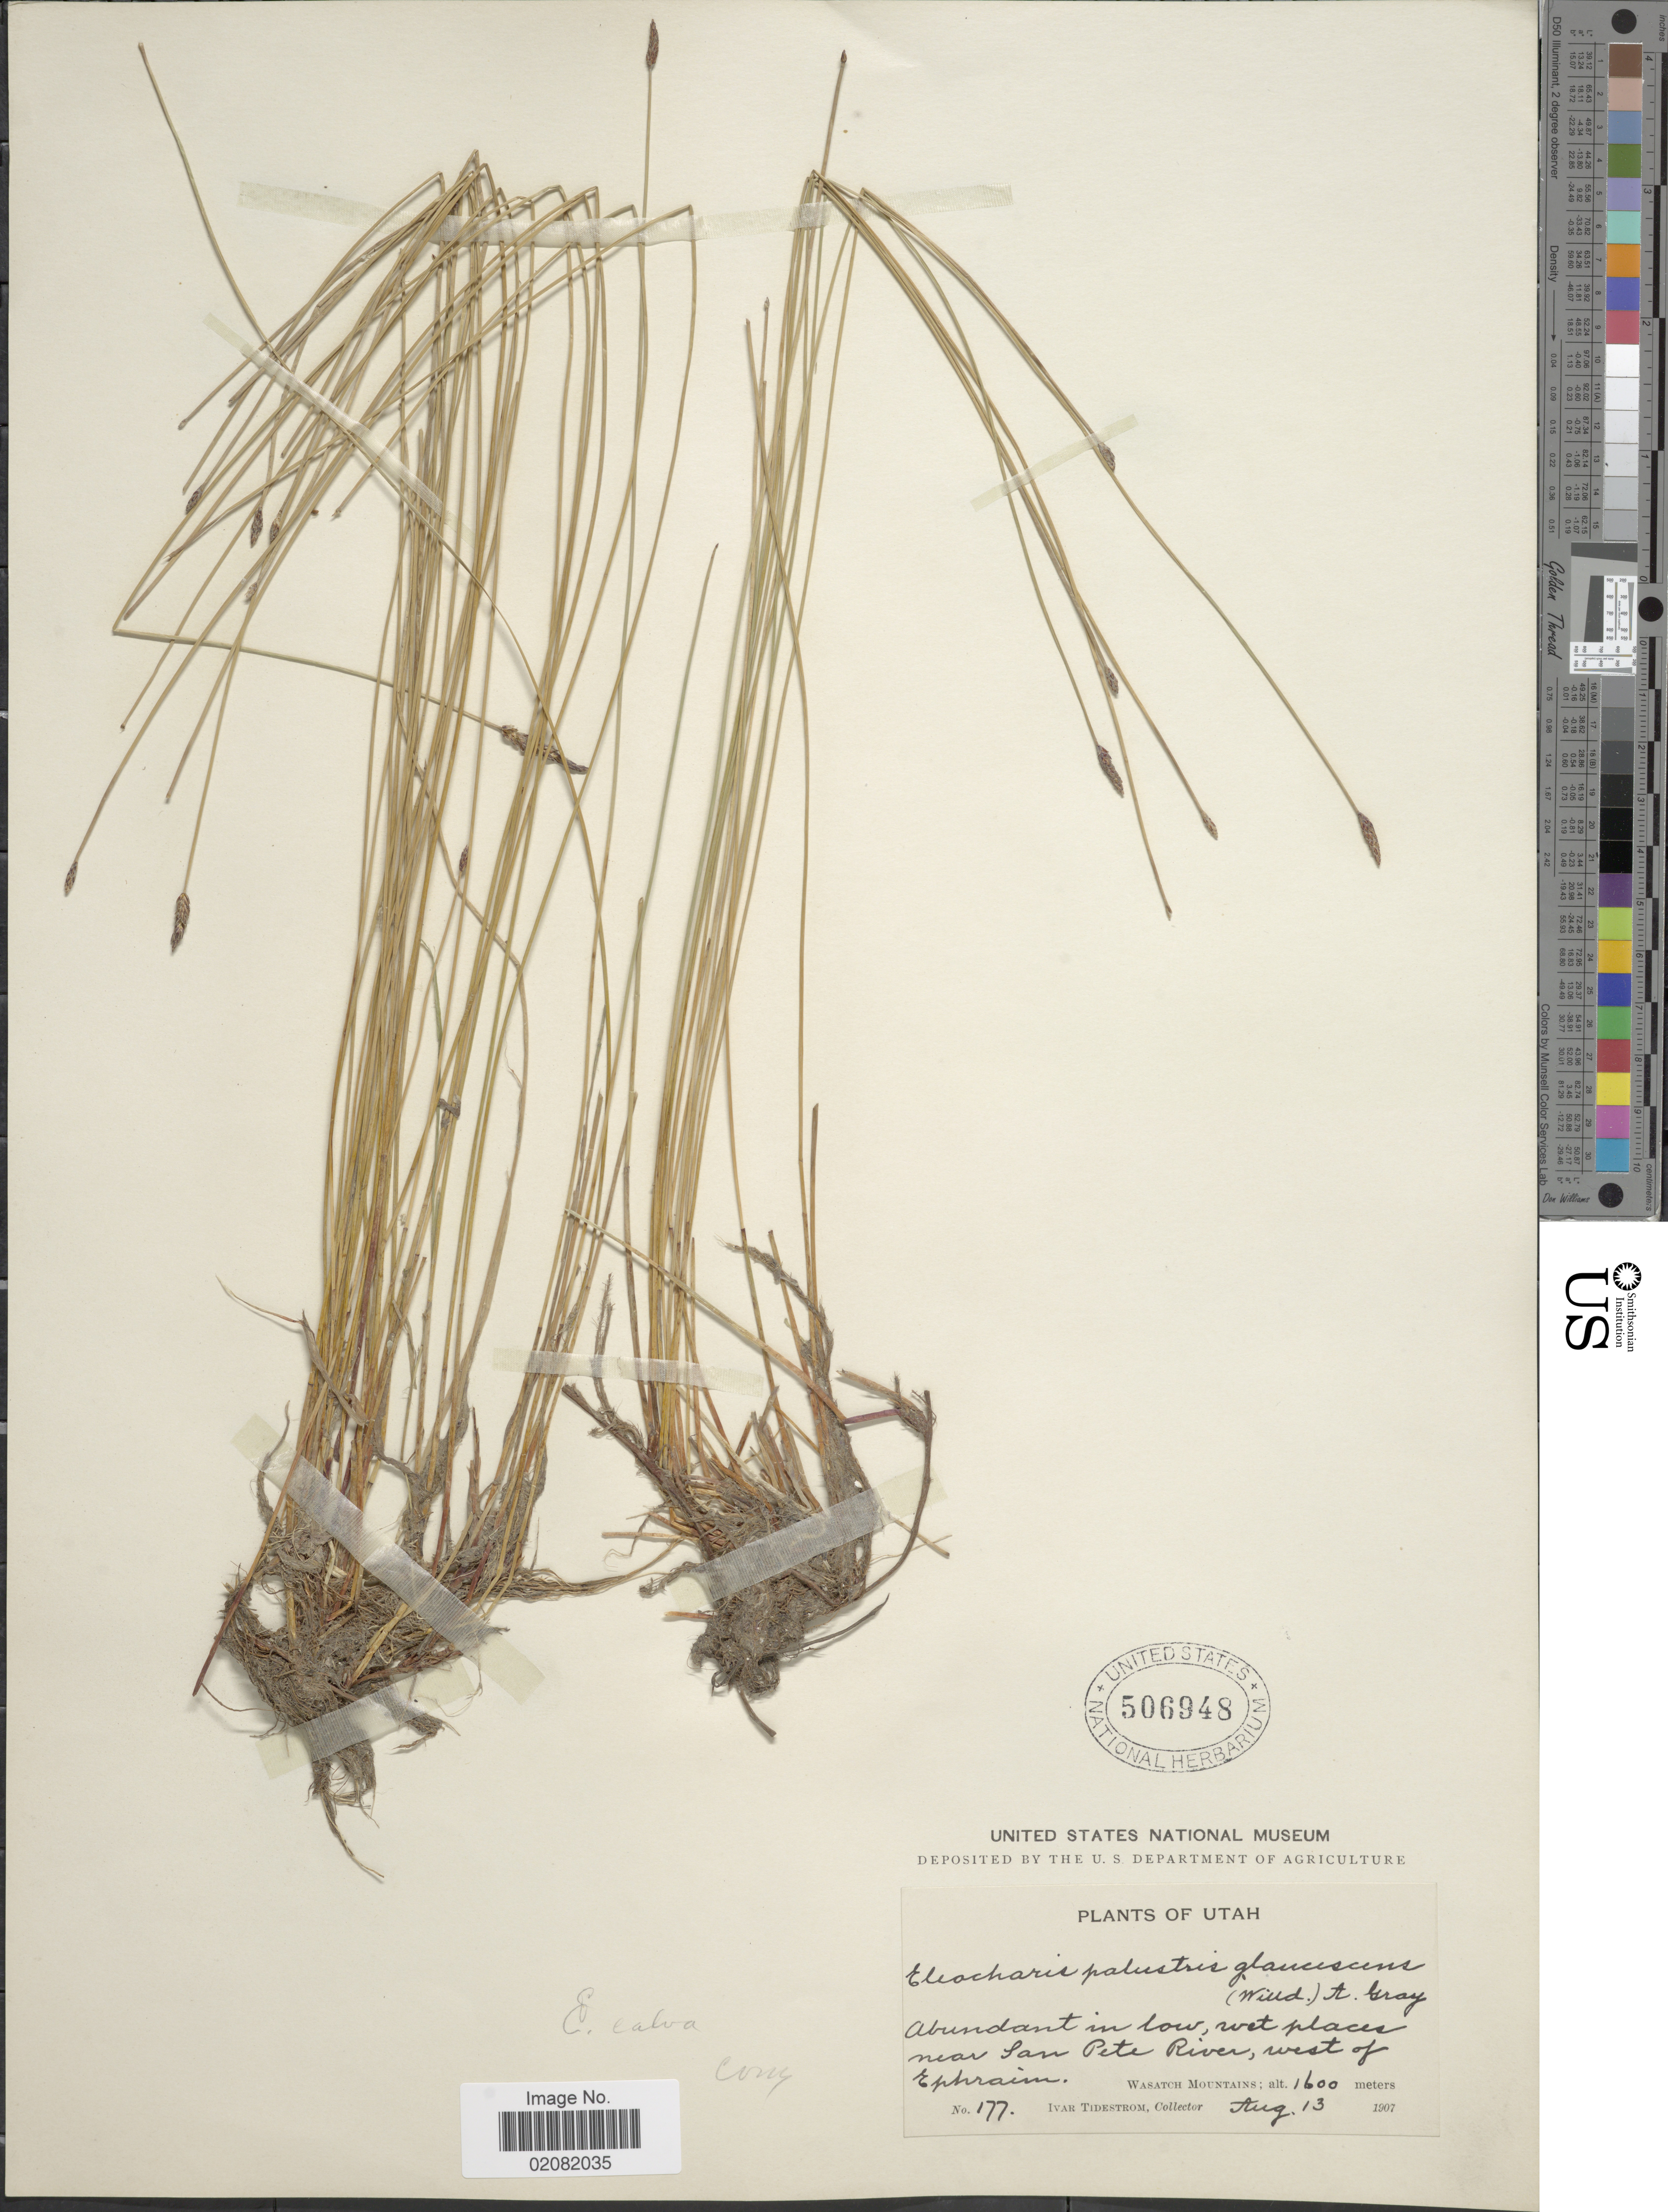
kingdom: Plantae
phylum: Tracheophyta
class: Liliopsida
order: Poales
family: Cyperaceae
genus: Eleocharis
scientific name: Eleocharis erythropoda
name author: Steud.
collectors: I. F. Tidestrom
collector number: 177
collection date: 1907-08-13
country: United States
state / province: Utah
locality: Abundant in low, wet places near San Pete River, west of Ephraim, Wasatch Mountains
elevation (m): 1600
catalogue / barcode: US 506948